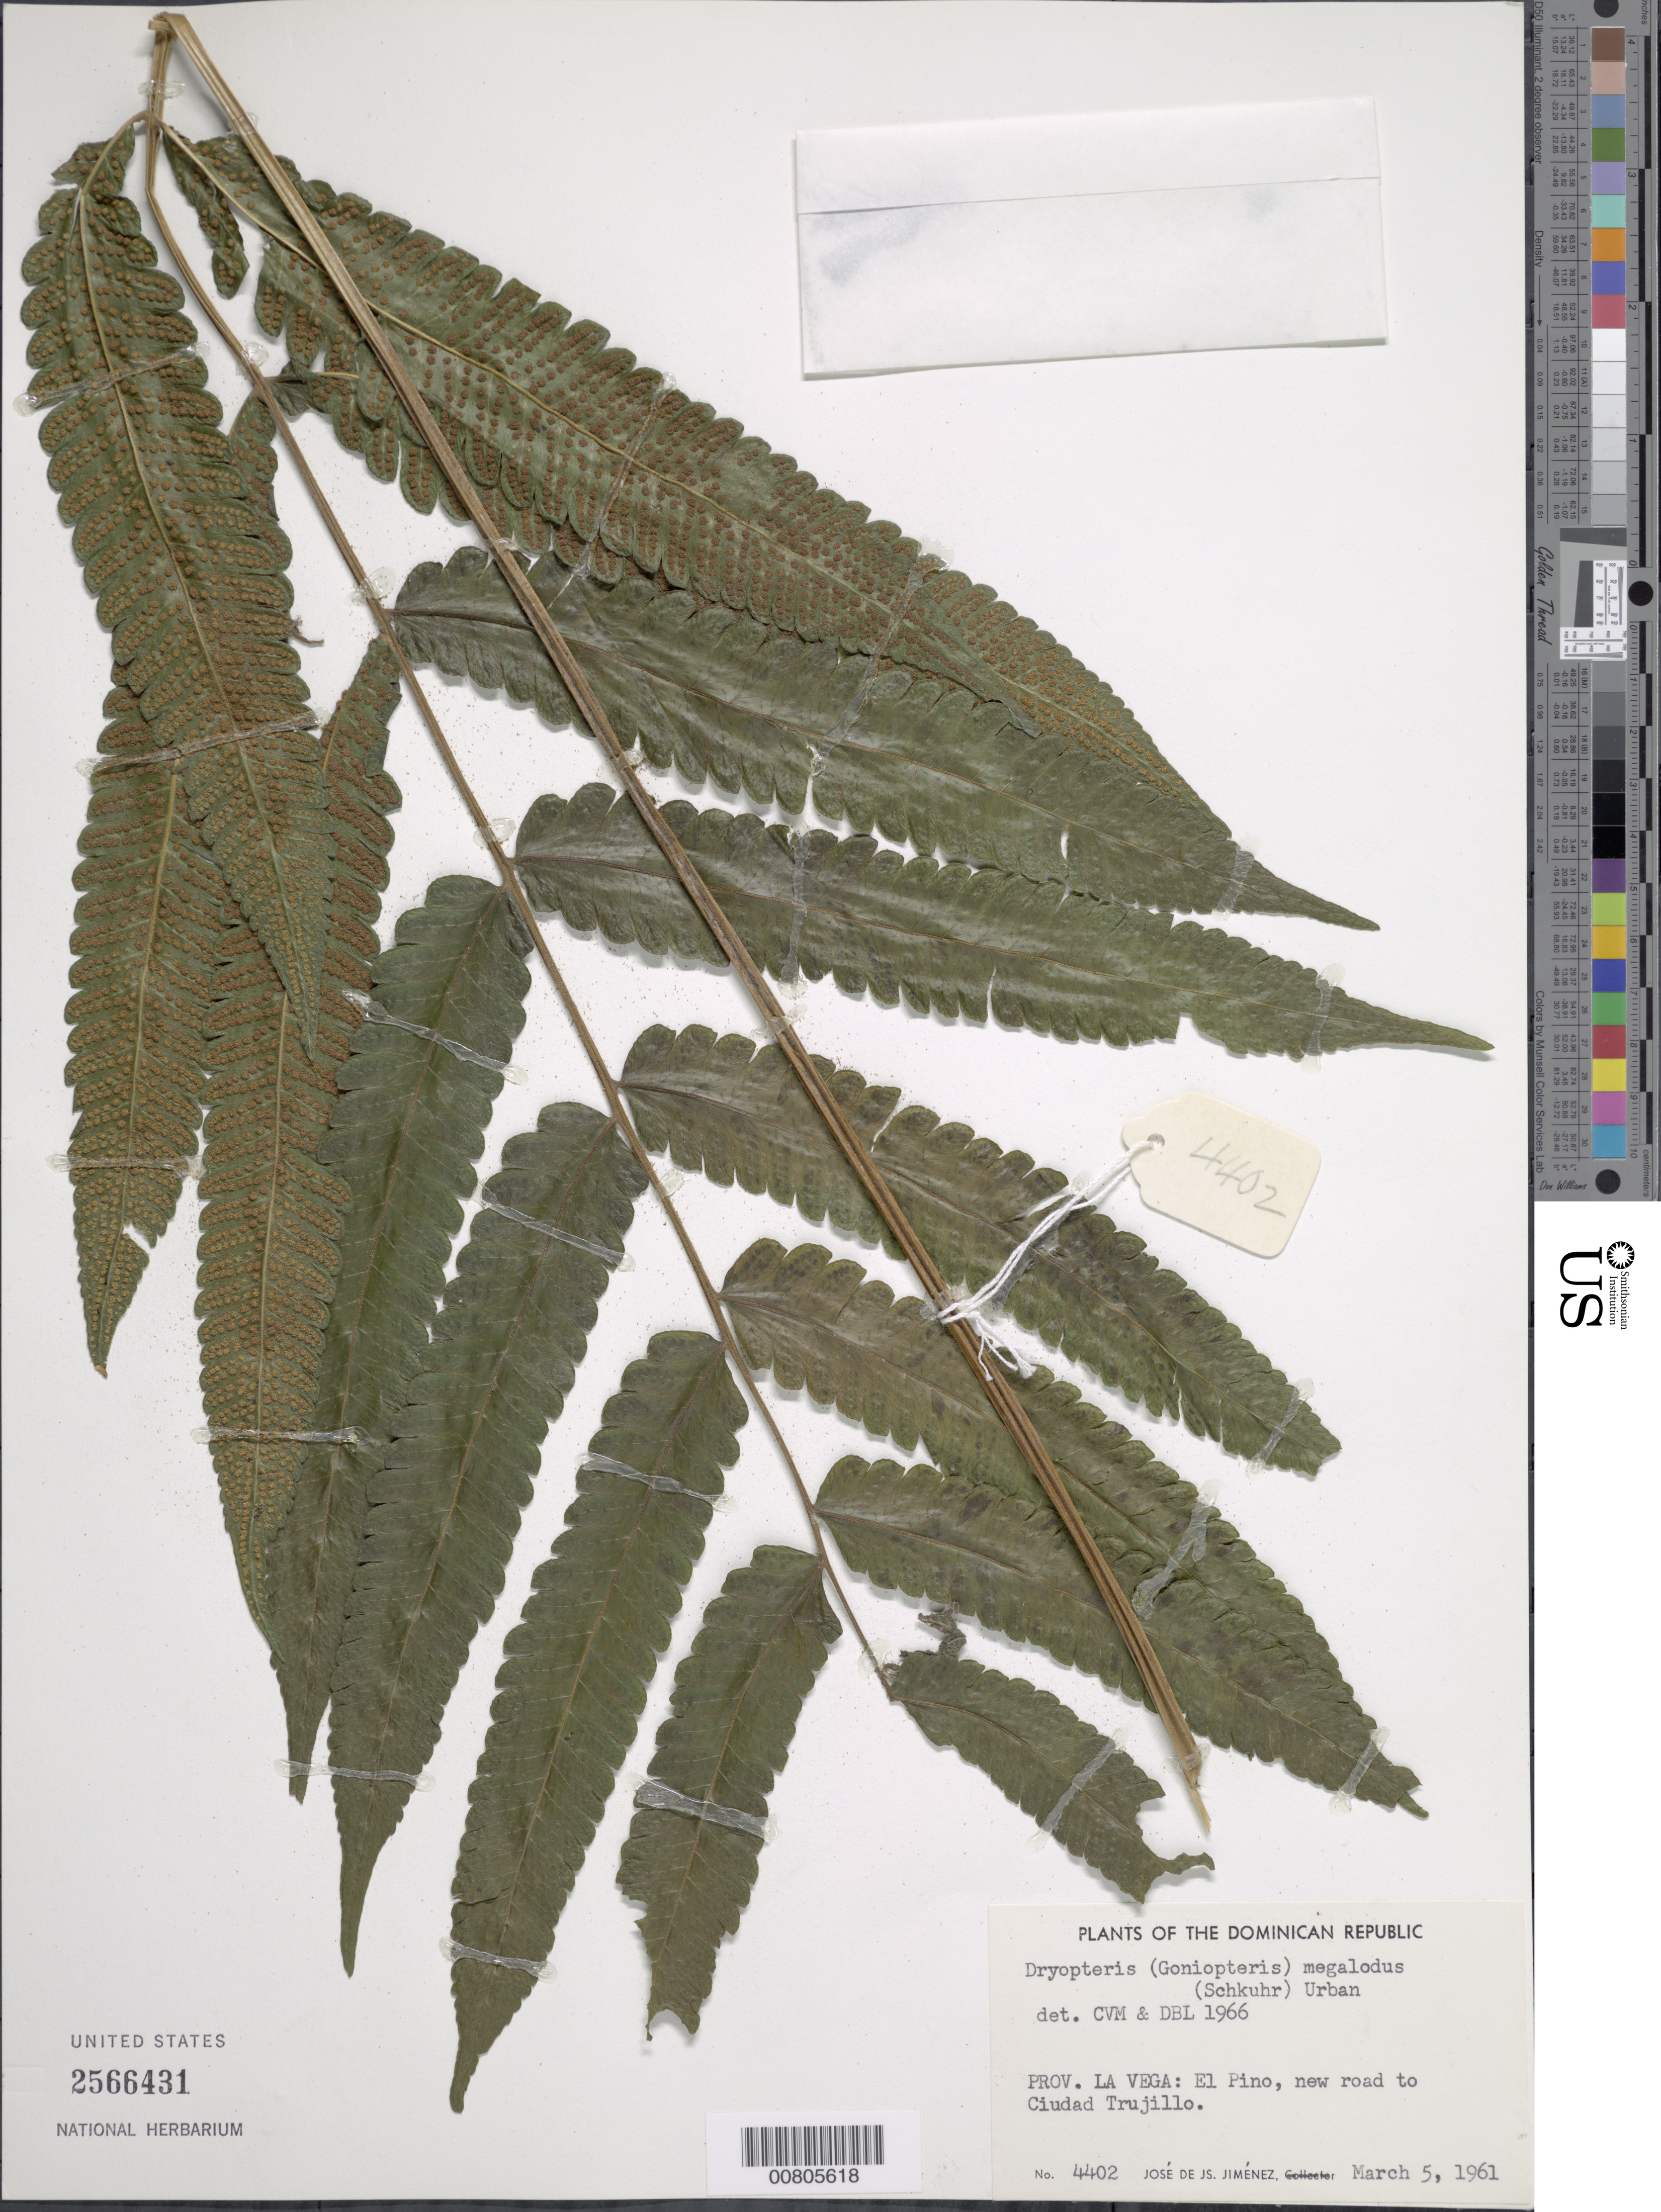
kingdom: Plantae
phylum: Tracheophyta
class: Polypodiopsida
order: Polypodiales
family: Thelypteridaceae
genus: Goniopteris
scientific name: Goniopteris pennata (Poir.) comb. nov., ined 2015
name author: (Poir.)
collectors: J. J. Jiménez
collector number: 4402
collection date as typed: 04 Mar 1961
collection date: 1961-03-04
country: Dominican Republic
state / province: La Vega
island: Hispaniola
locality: El Pino, new road to Ciudad Trujillo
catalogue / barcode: US 2566431